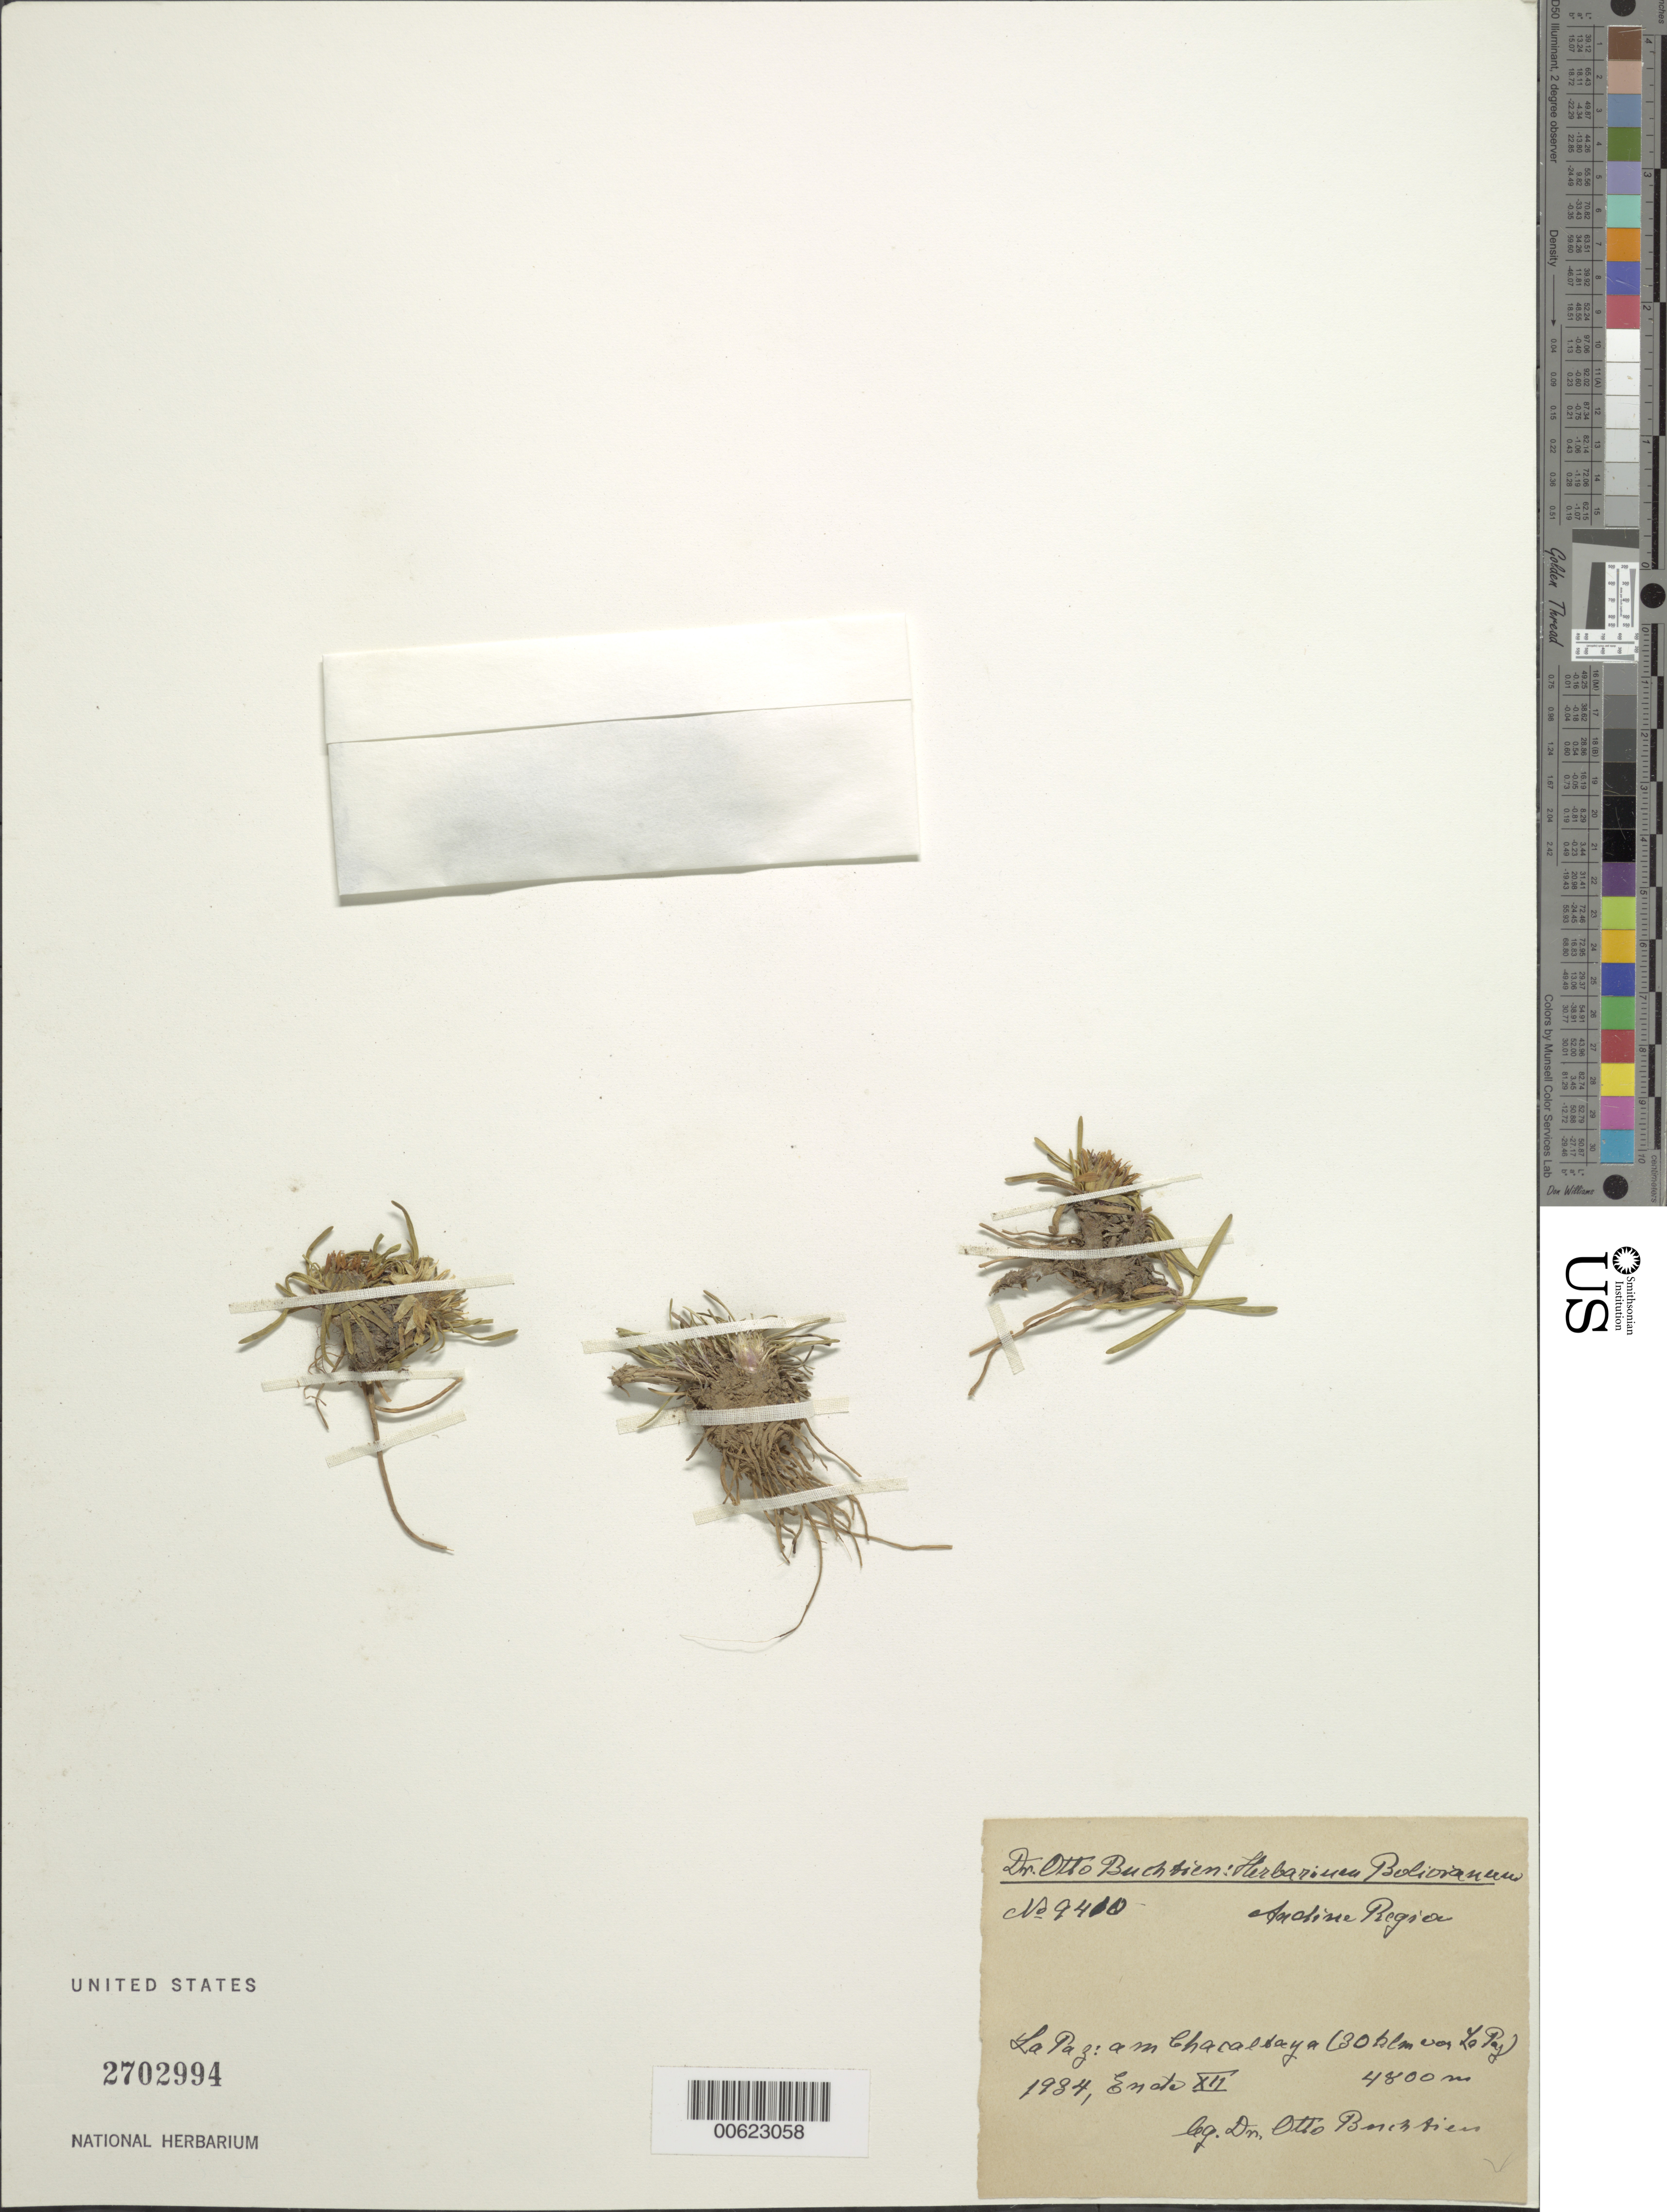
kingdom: Plantae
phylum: Tracheophyta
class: Magnoliopsida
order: Asterales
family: Asteraceae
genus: Werneria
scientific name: Werneria pygmaea complex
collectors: O. Buchtien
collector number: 9410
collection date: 1934-12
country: Bolivia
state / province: La Paz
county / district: Chacaltaya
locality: LaPaz, 30 km NNE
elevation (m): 4800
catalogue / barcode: US 2702994